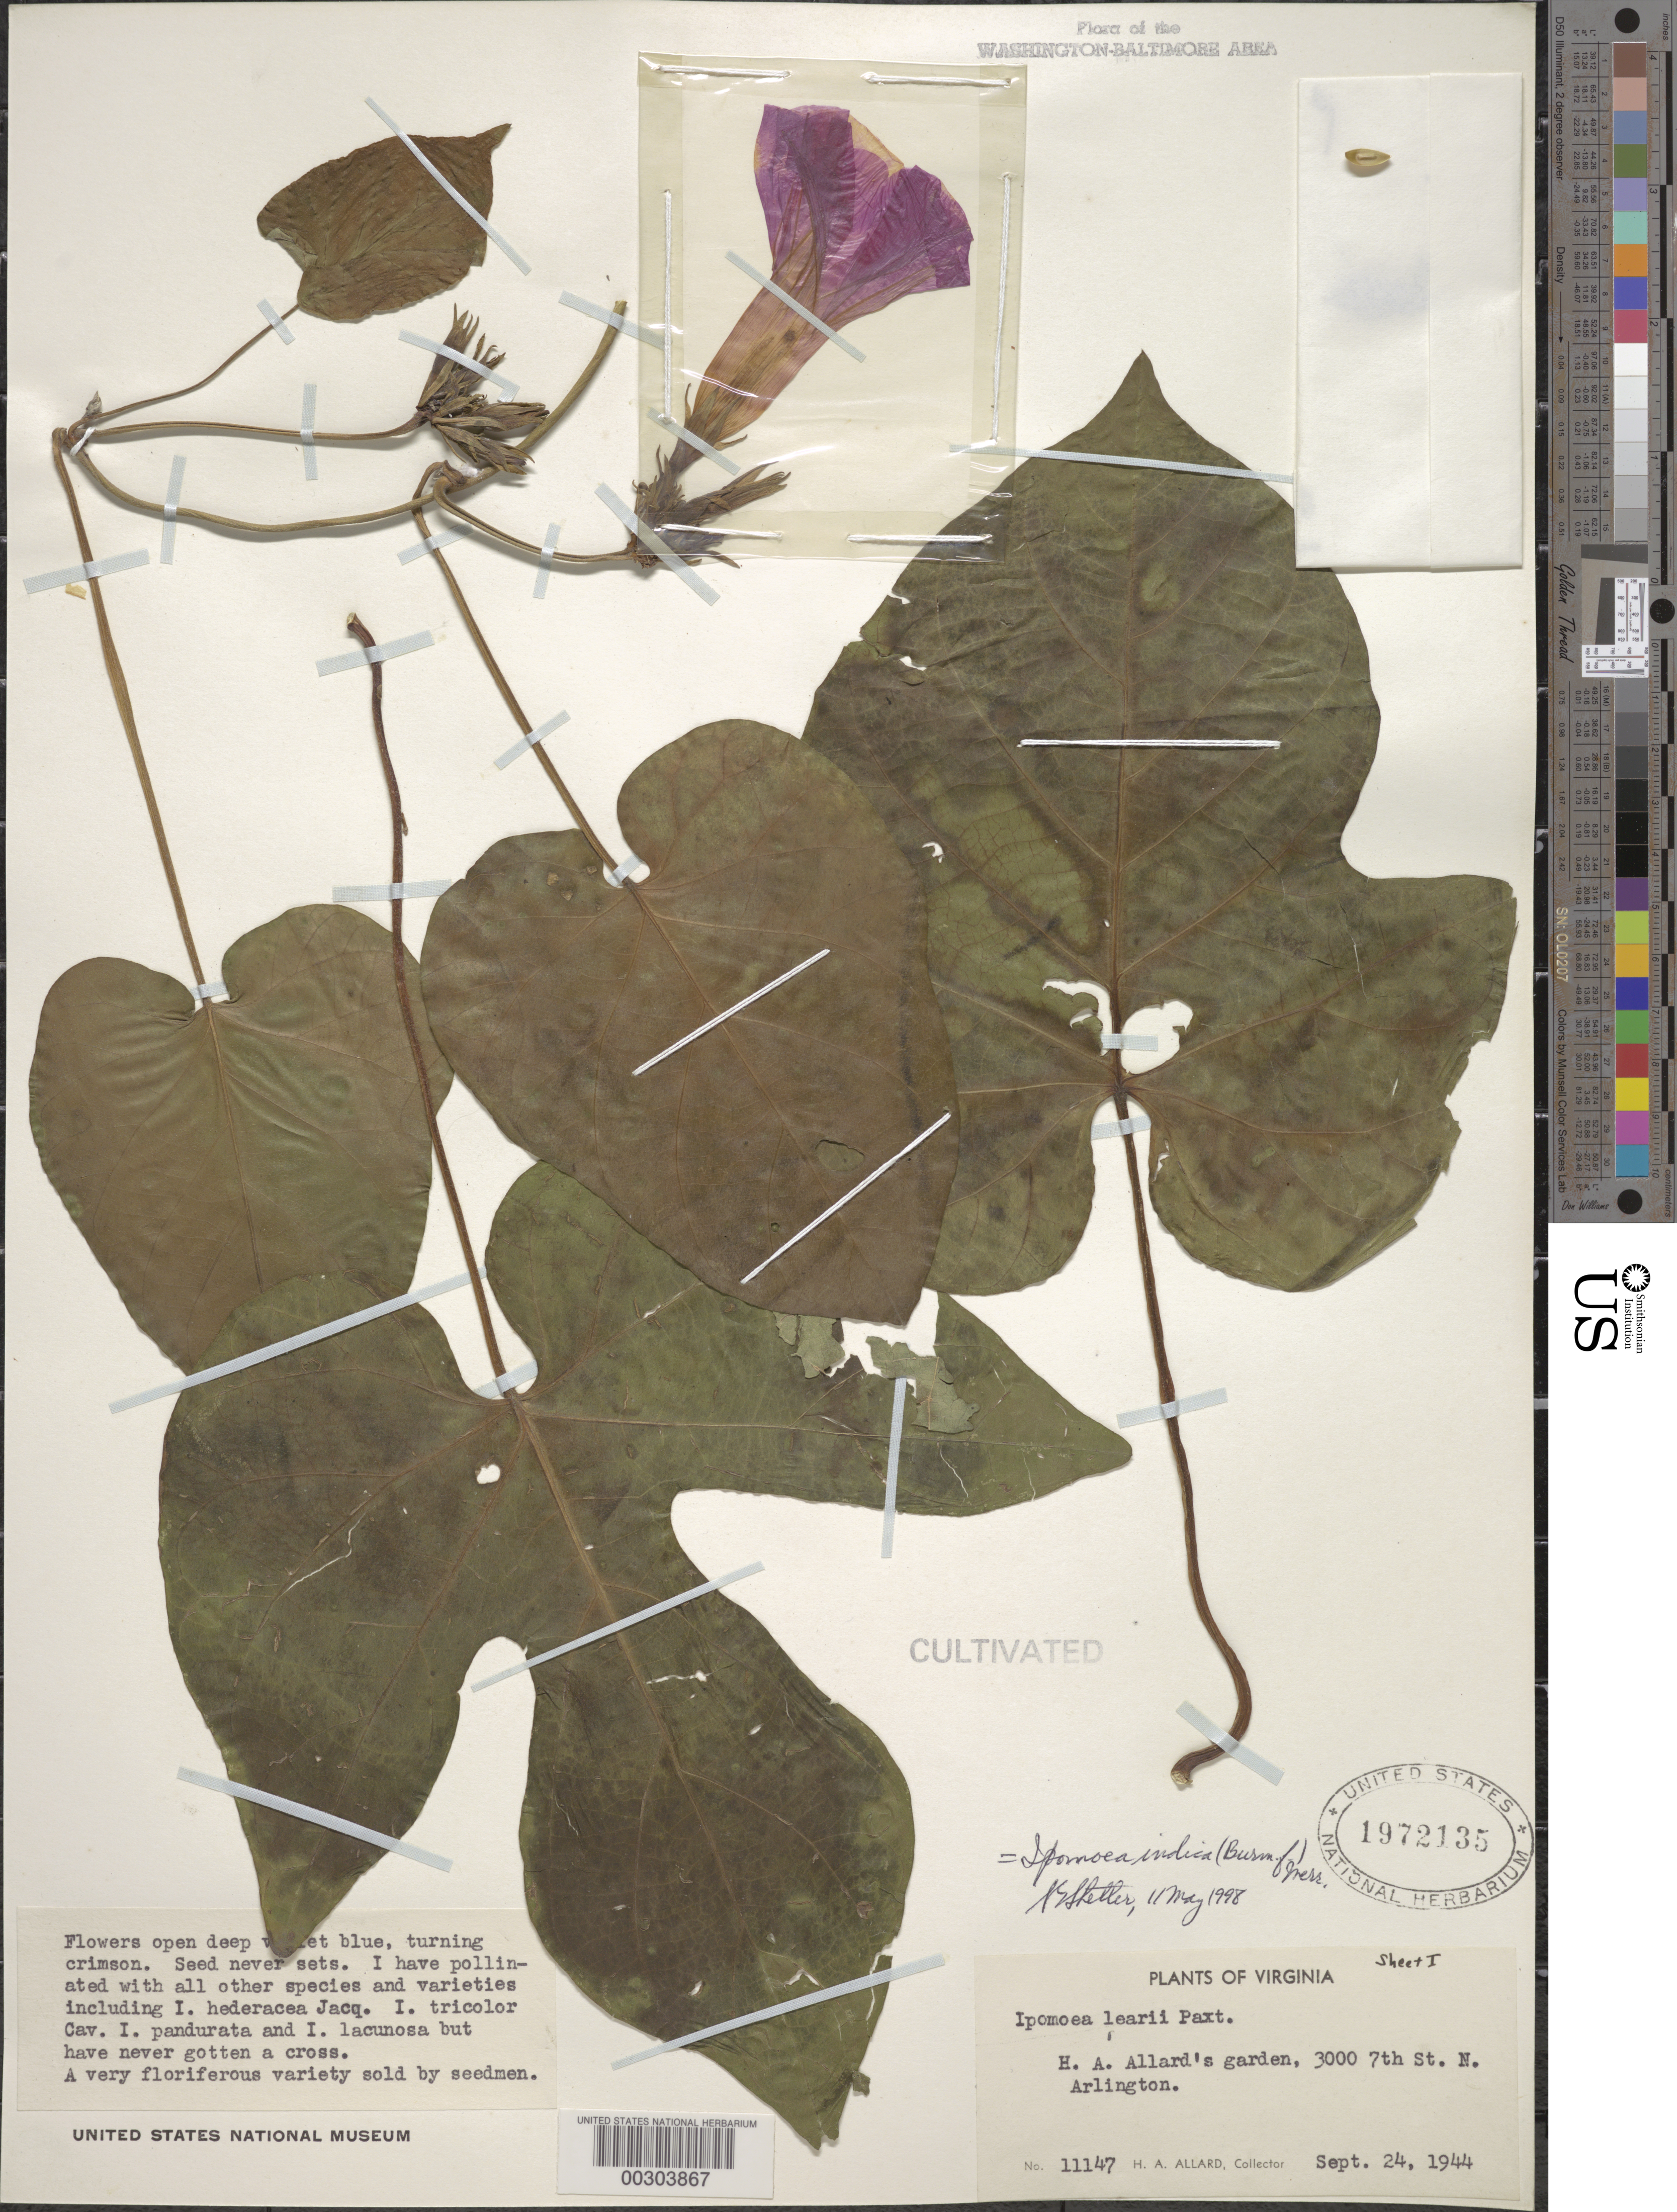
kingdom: Plantae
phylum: Tracheophyta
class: Magnoliopsida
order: Solanales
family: Convolvulaceae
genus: Ipomoea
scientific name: Ipomoea indica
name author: (Burm.) Merr.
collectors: H. A. Allard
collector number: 11147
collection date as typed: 24 Sep 1944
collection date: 1944-09-24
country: United States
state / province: Virginia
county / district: Arlington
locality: Arlington, 3000 7th St N, H.A. Allard's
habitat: Garden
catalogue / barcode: US 1972135